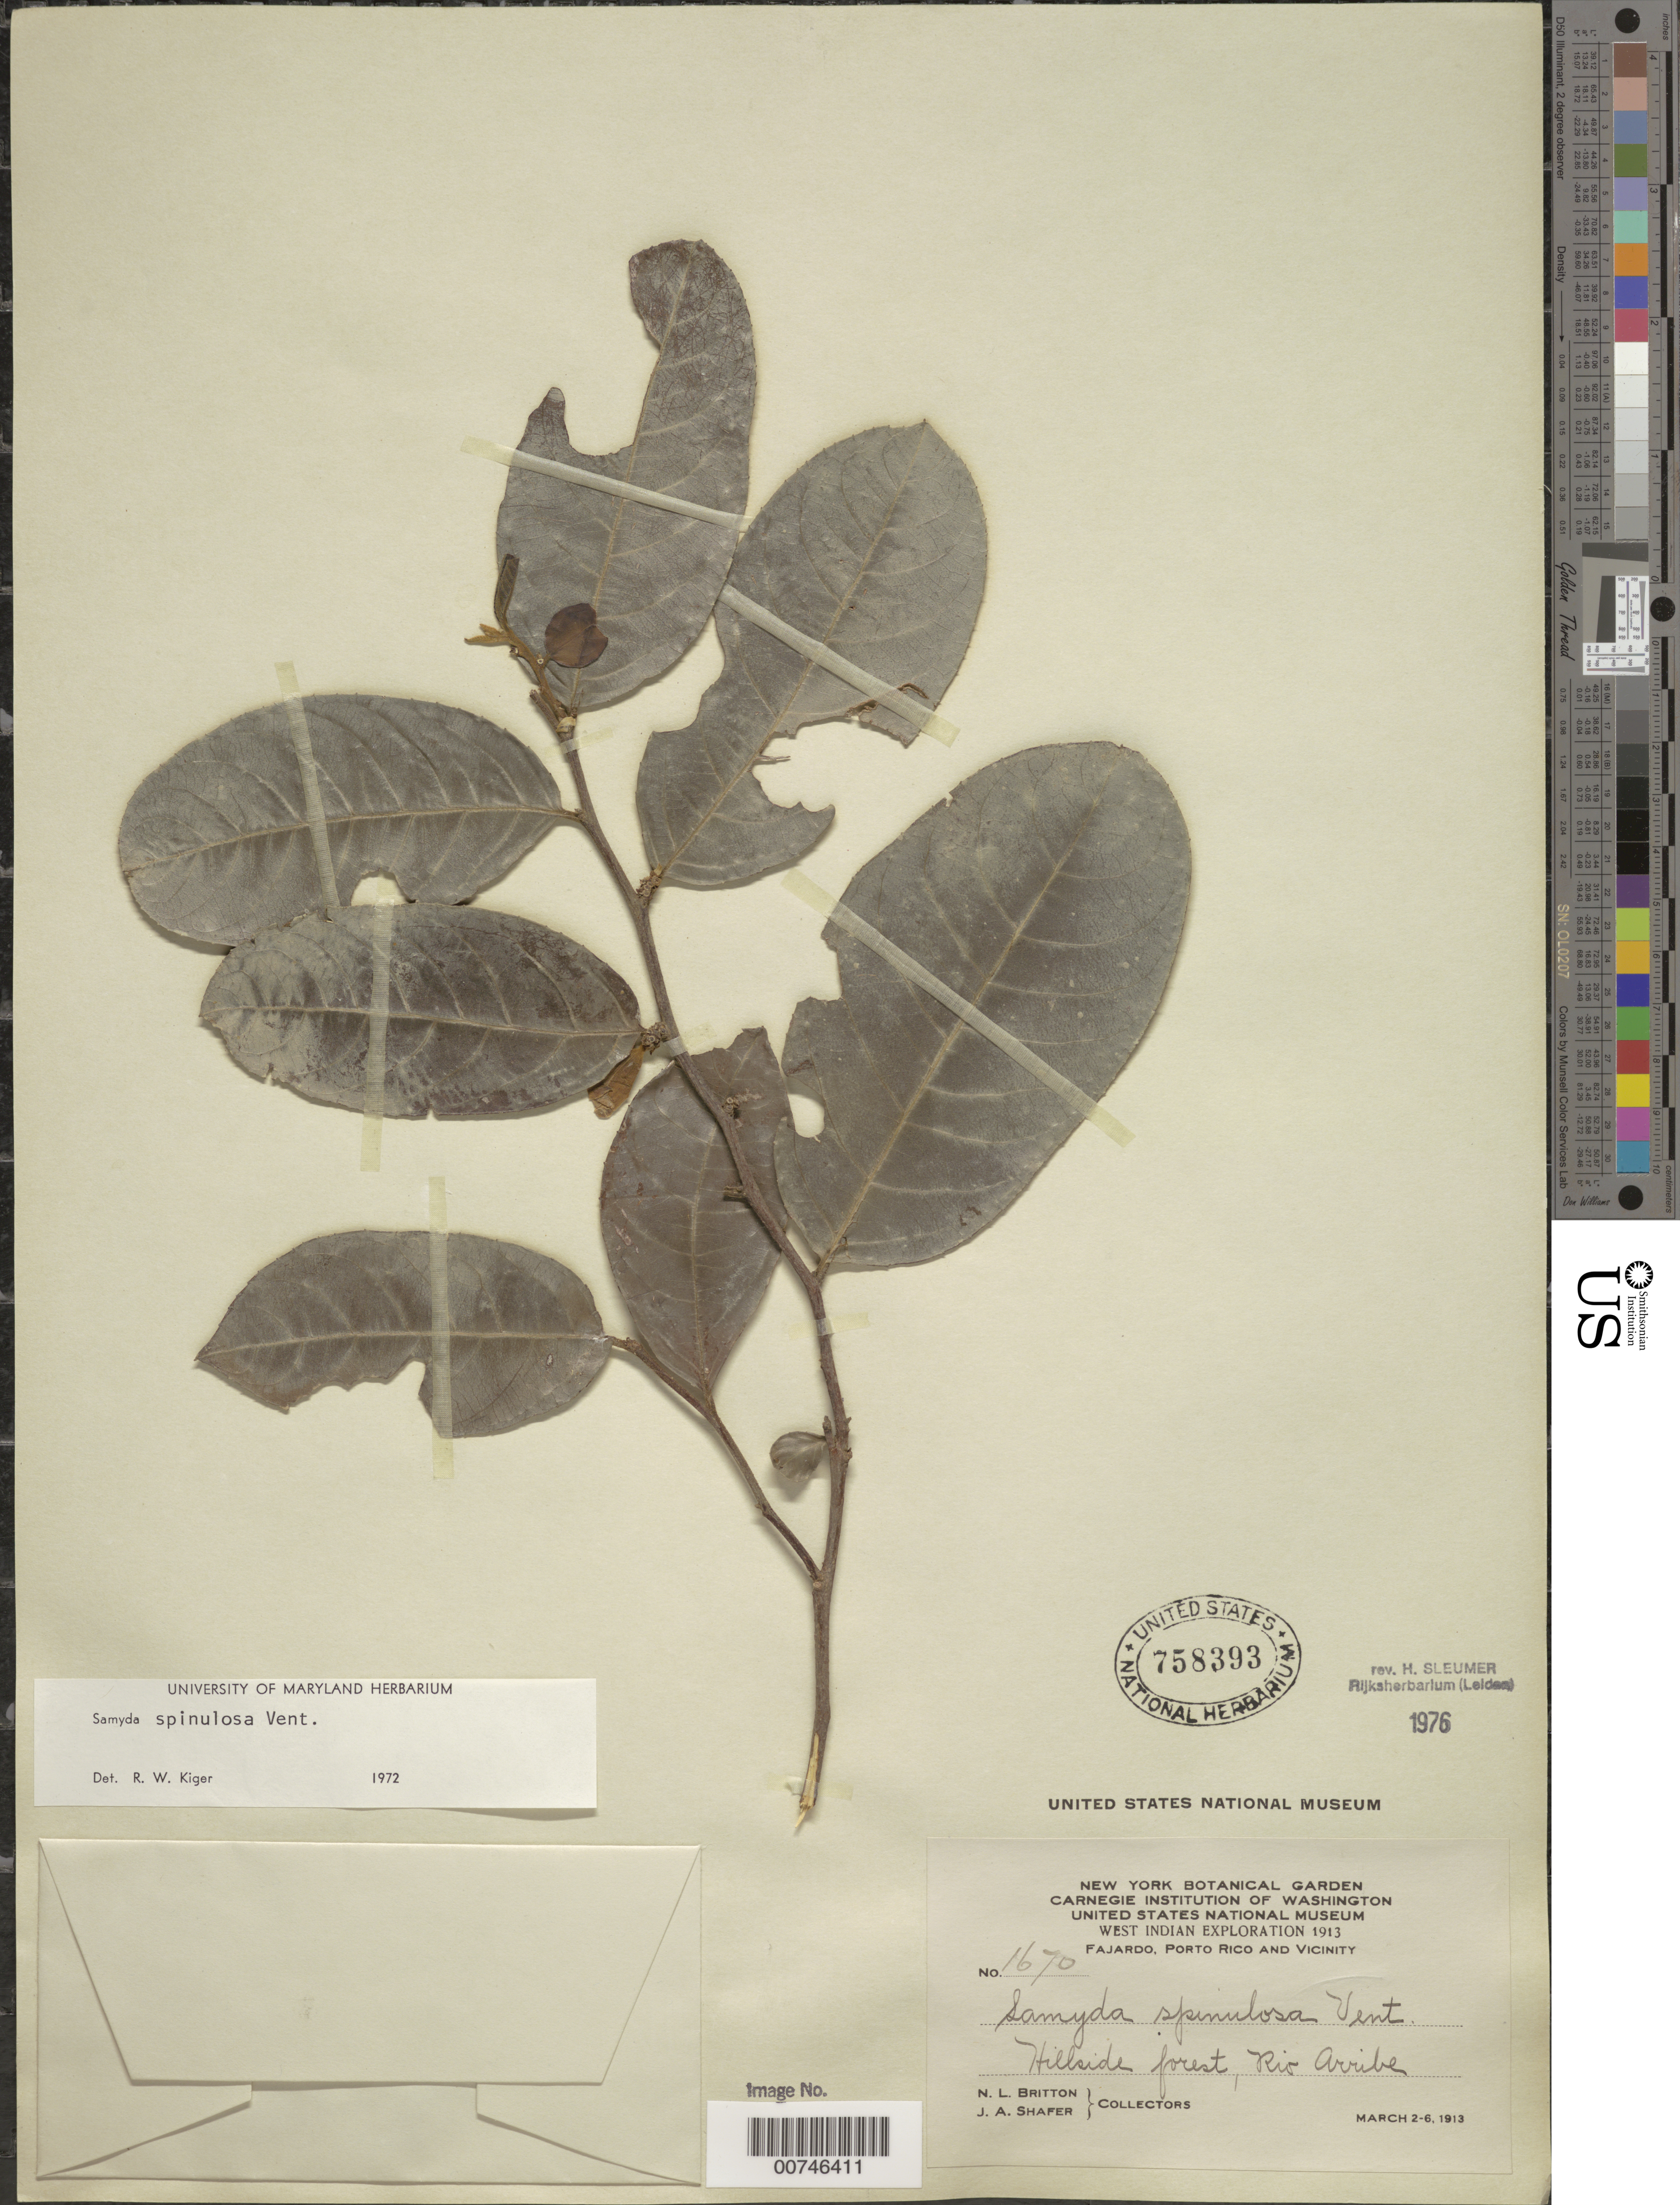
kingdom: Plantae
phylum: Tracheophyta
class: Magnoliopsida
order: Malpighiales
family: Salicaceae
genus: Casearia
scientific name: Casearia spinulosa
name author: (Vent.) T. Samar. & M.H. Alford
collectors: N. Britton & J. A. Shafer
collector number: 1670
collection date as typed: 02 Mar 1913 to 06 Mar 1913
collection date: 1913-03-02/1913-03-06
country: Puerto Rico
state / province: Fajardo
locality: Fajardo, Río Arriba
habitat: Hillside forest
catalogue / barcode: US 758393